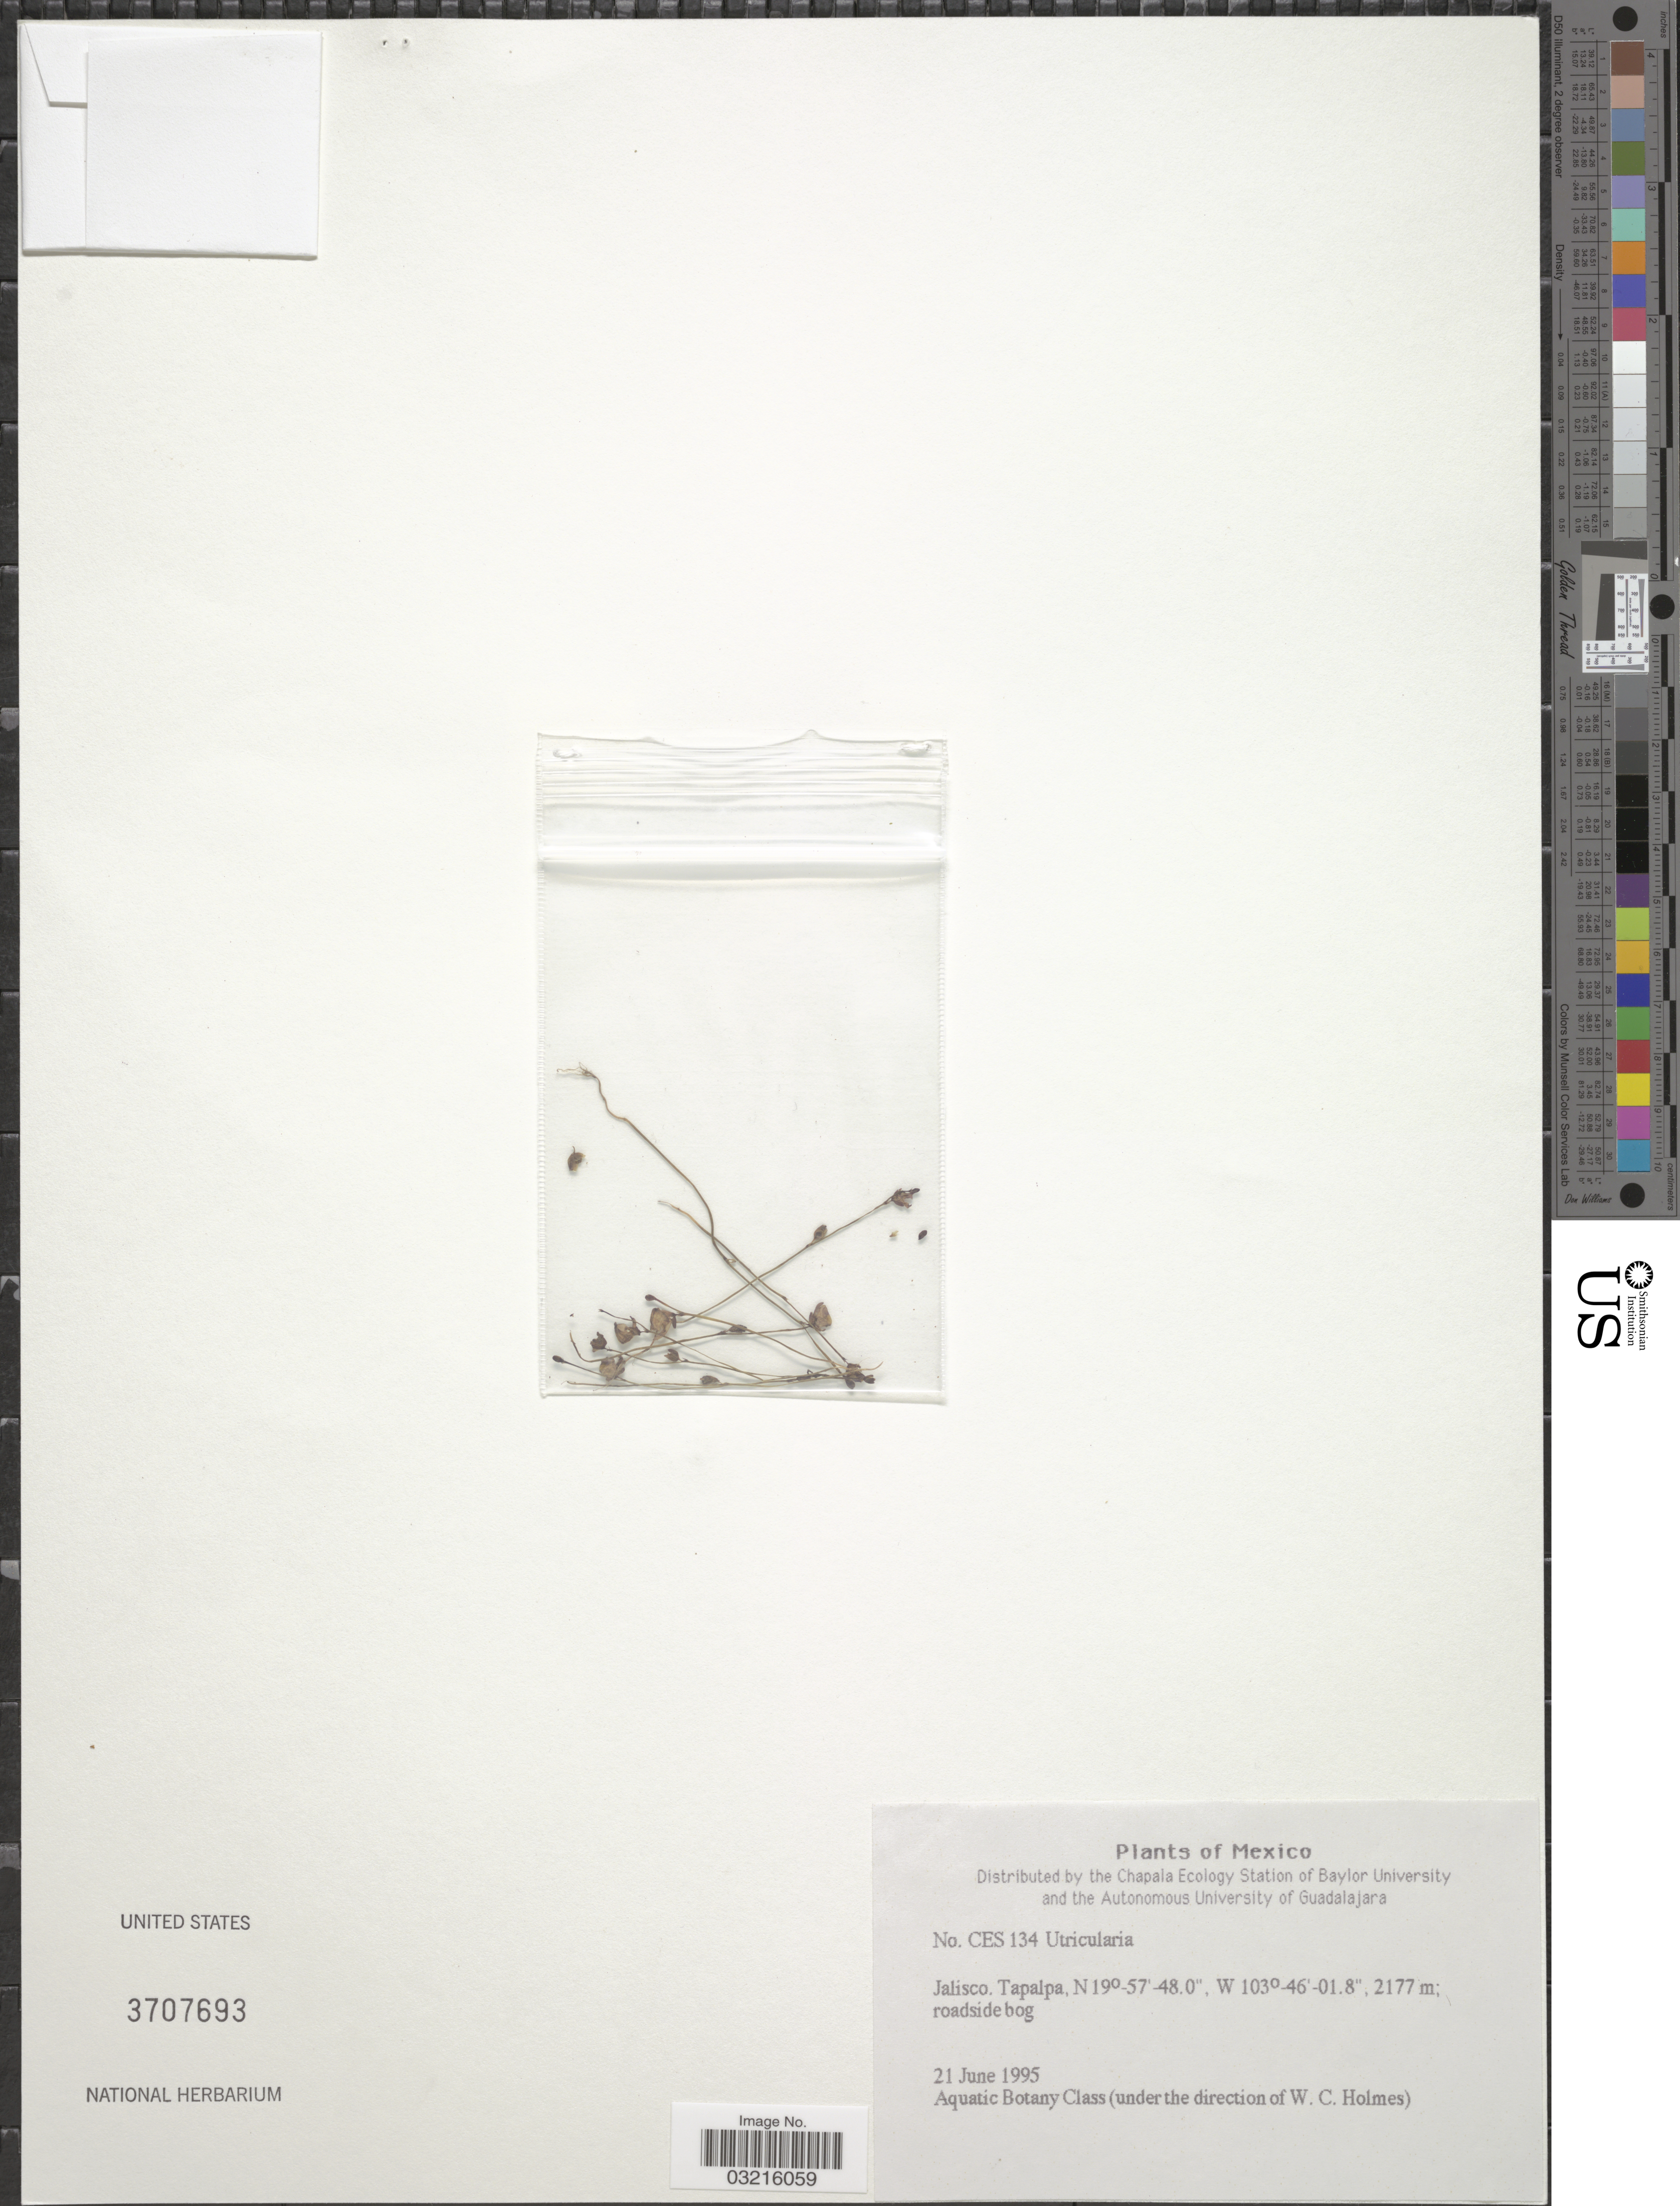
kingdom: Plantae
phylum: Tracheophyta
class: Magnoliopsida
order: Lamiales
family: Lentibulariaceae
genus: Utricularia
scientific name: Utricularia sp.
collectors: Aquatic Botany Class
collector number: CES134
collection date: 1995-06-21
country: Mexico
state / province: Jalisco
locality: Tapalpa.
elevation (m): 2177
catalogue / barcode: US 3707693